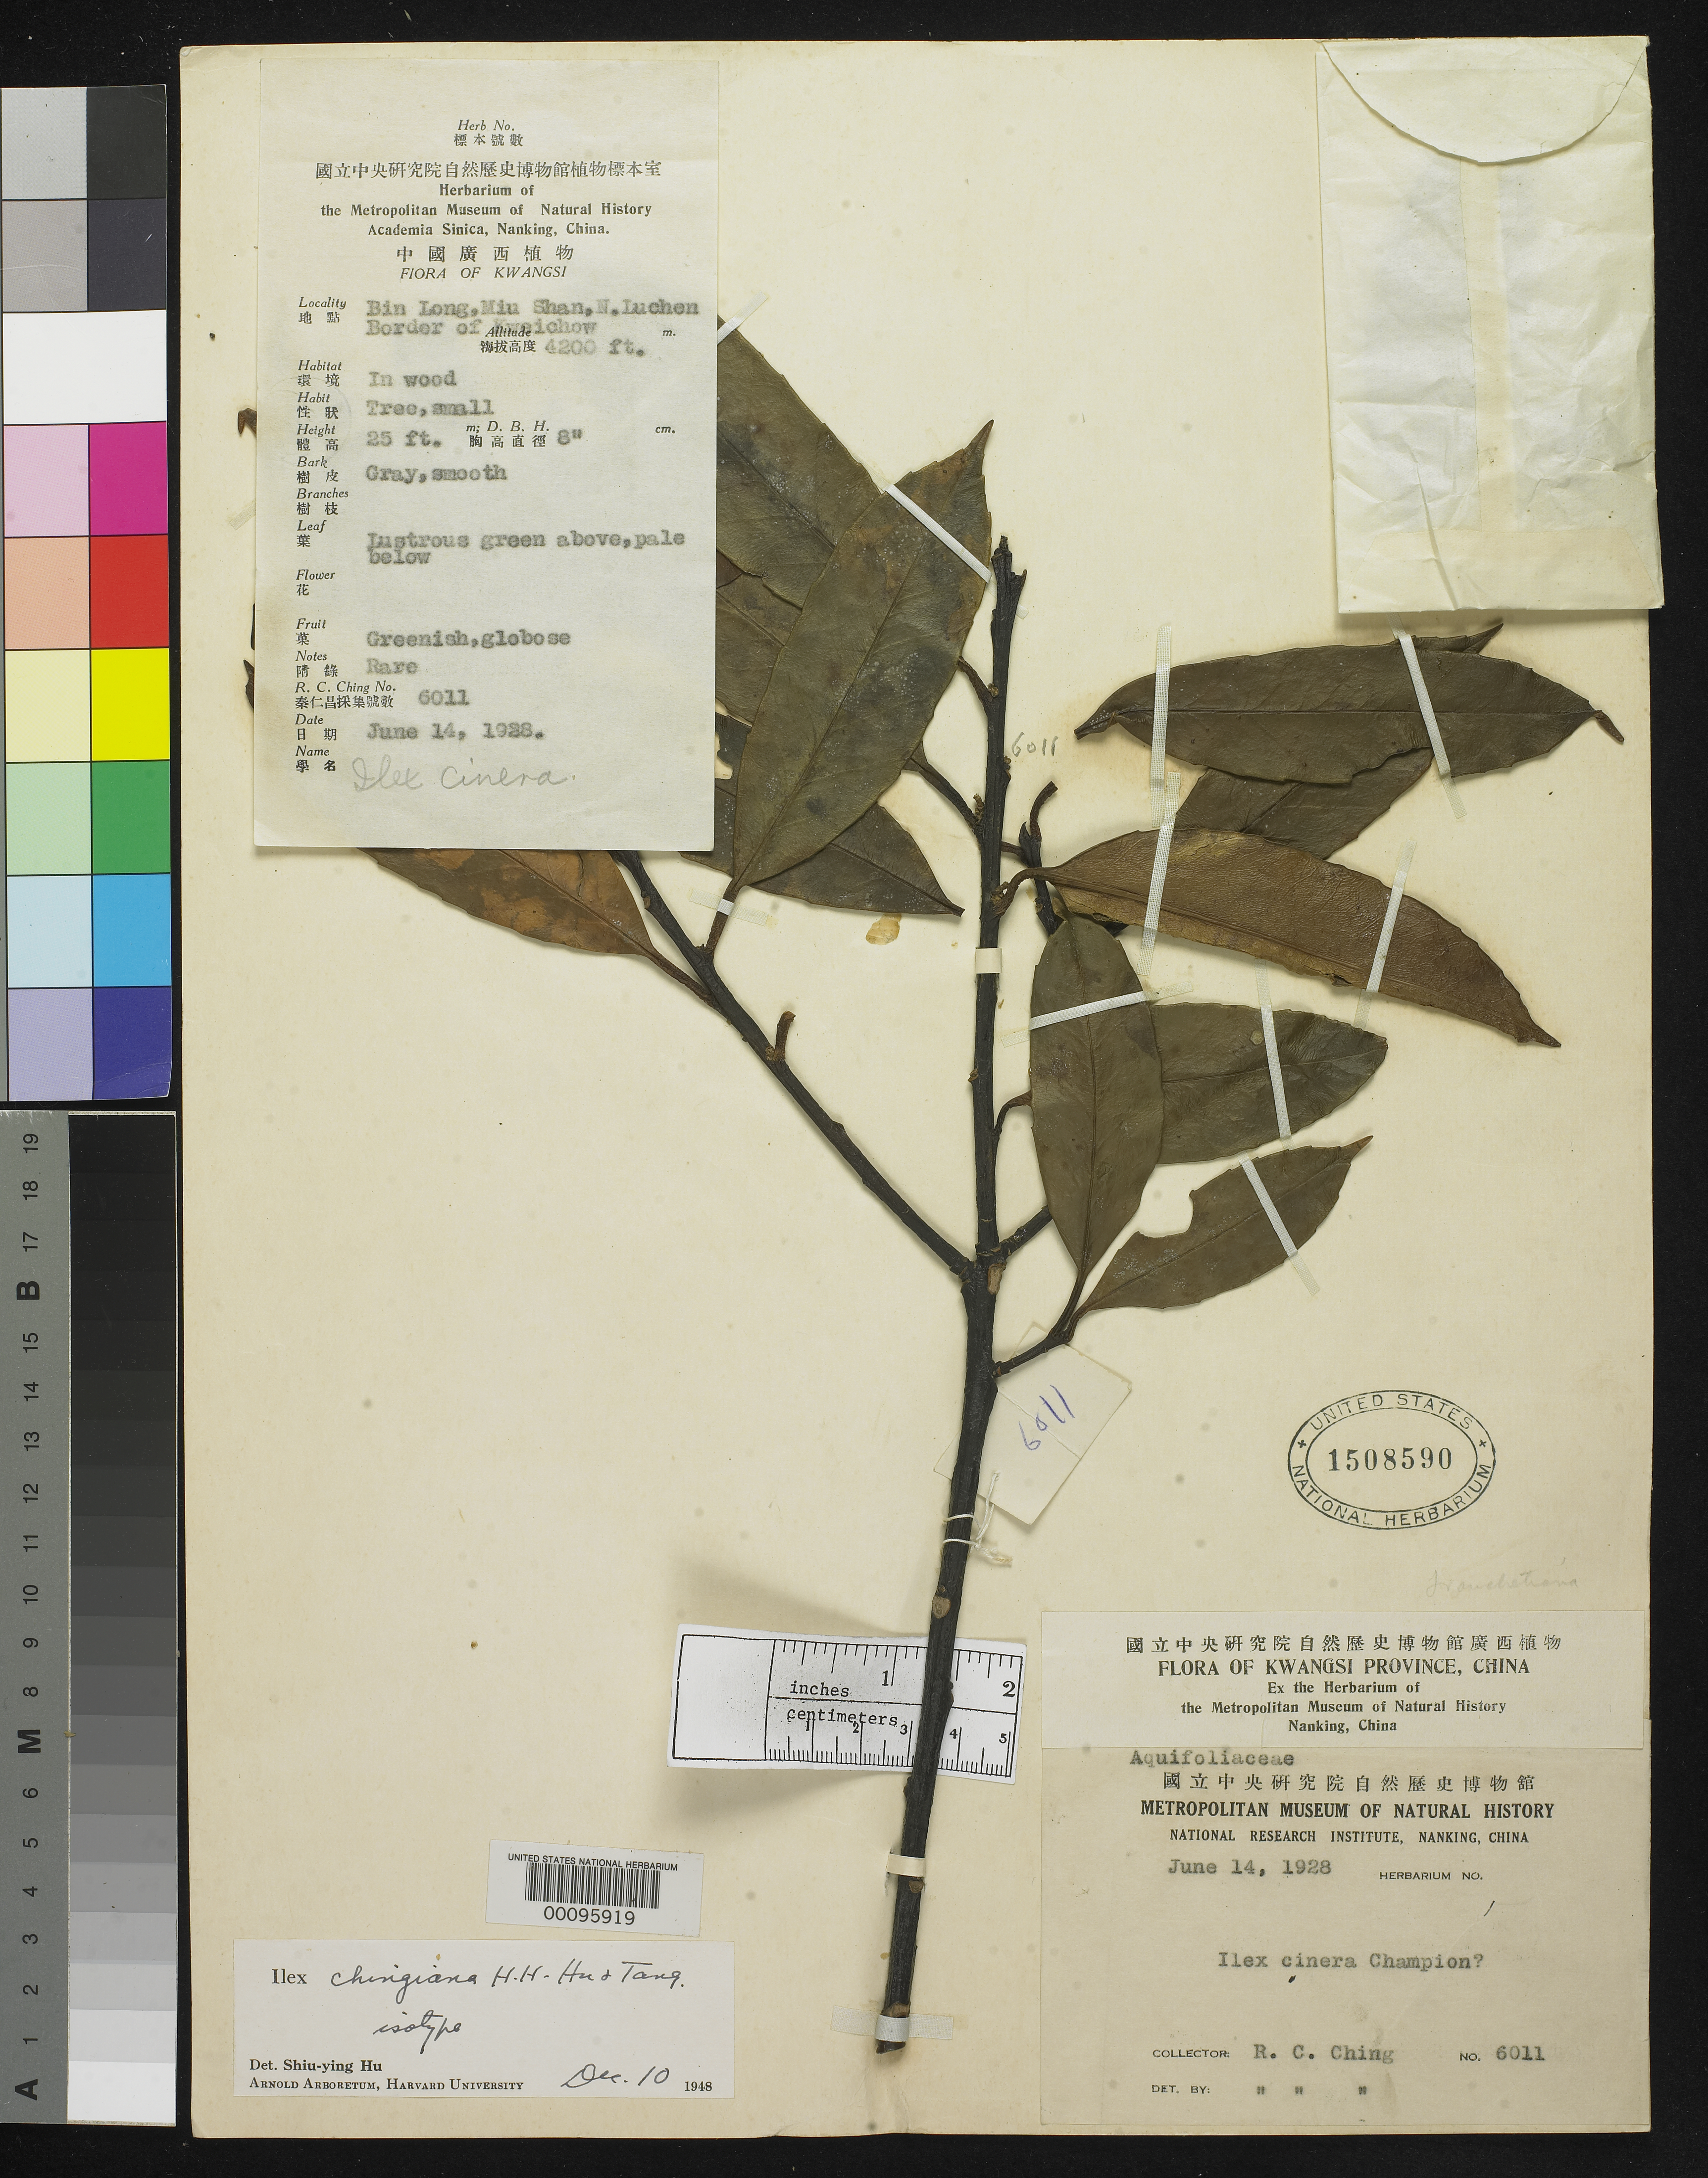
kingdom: Plantae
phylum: Tracheophyta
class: Magnoliopsida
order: Aquifoliales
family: Aquifoliaceae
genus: Ilex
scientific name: Ilex chingiana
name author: Hu & Tang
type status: Isotype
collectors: R. C. Ching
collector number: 6011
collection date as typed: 14 Jun 1928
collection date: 1928-06-14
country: China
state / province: Guangxi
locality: Bin Long, Miu Shan, Kweichow border.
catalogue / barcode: US 1508590